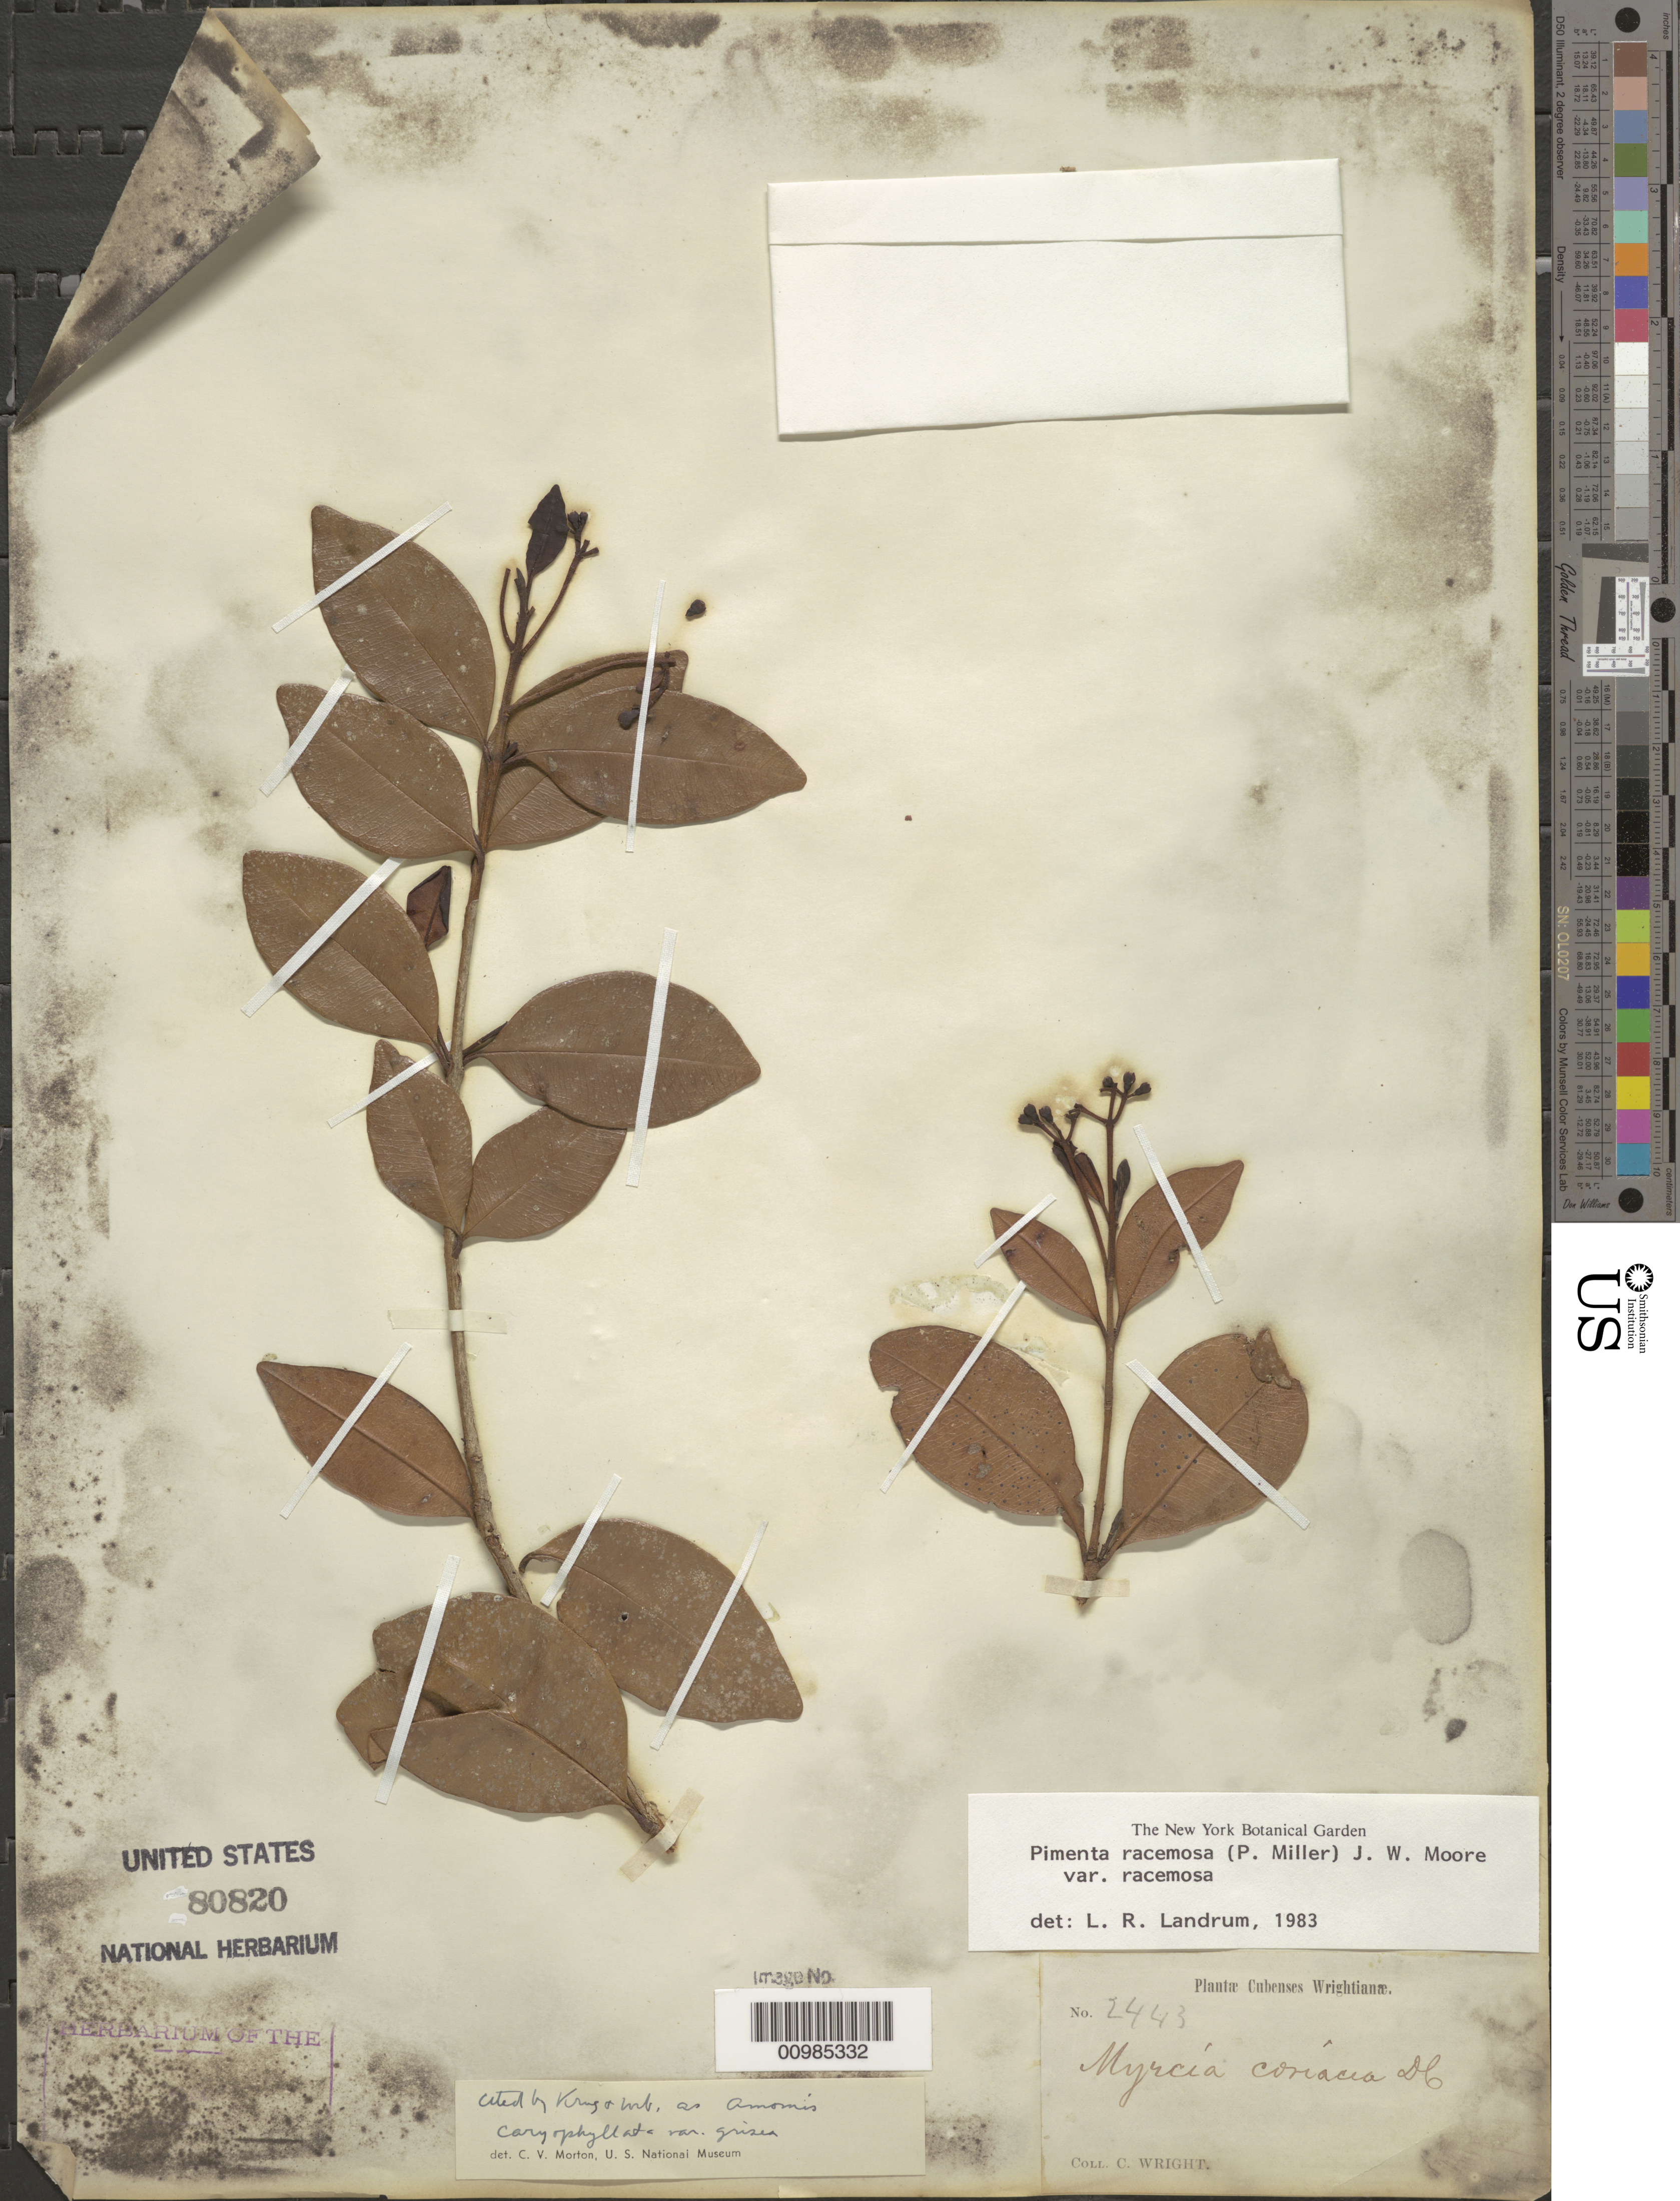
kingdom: Plantae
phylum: Tracheophyta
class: Magnoliopsida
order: Myrtales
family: Myrtaceae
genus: Pimenta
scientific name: Pimenta racemosa var. racemosa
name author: (Mill.) J.W. Moore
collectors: C. Wright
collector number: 2443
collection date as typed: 1800 to 1899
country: Cuba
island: Cuba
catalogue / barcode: US 80820